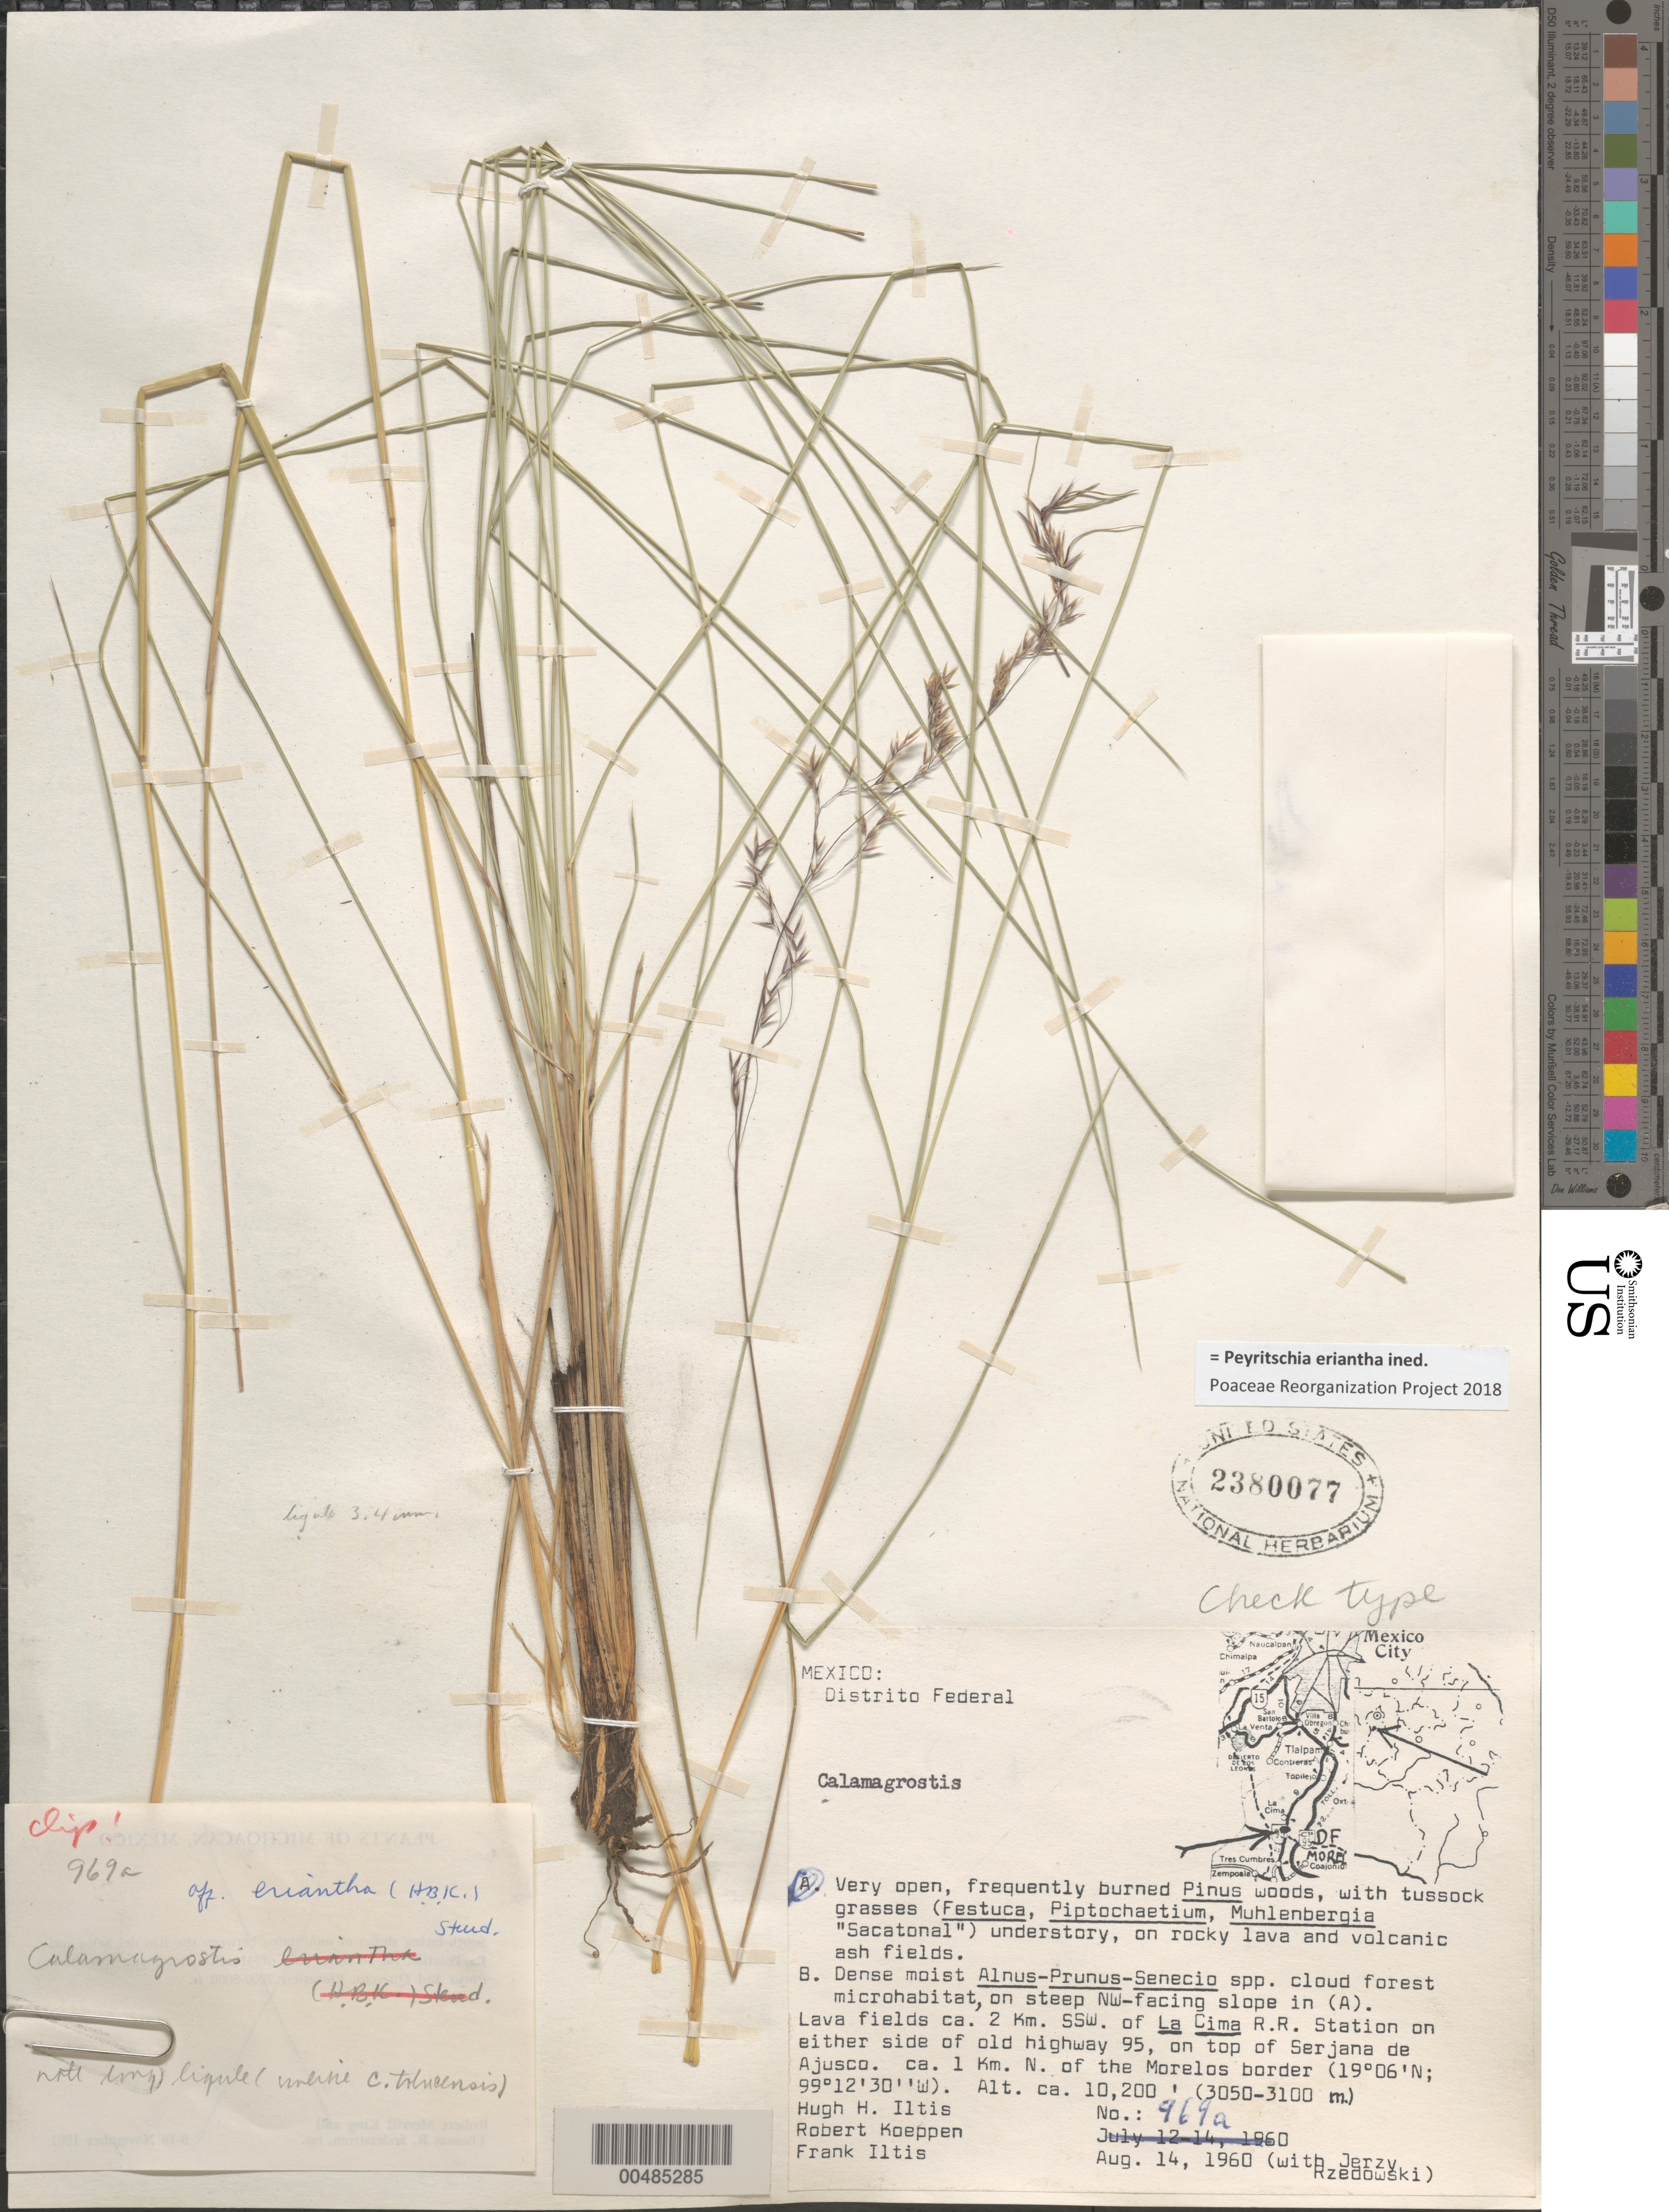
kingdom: Plantae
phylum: Tracheophyta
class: Liliopsida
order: Poales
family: Poaceae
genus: Peyritschia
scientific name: Peyritschia eriantha ined.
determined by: Poaceae Reorganization Project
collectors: H. H. Iltis, R. C. Koeppen & F. S. Iltis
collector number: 969a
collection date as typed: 14 Aug 1960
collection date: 1960-08-14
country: Mexico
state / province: Distrito Federal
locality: Lava fields about 2 km SSW of La Cima R.R. Station, adjacent to 95, on top of Serjana de Ajusco, ca 1 km N of the Morelos border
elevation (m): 3109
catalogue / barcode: US 2380077